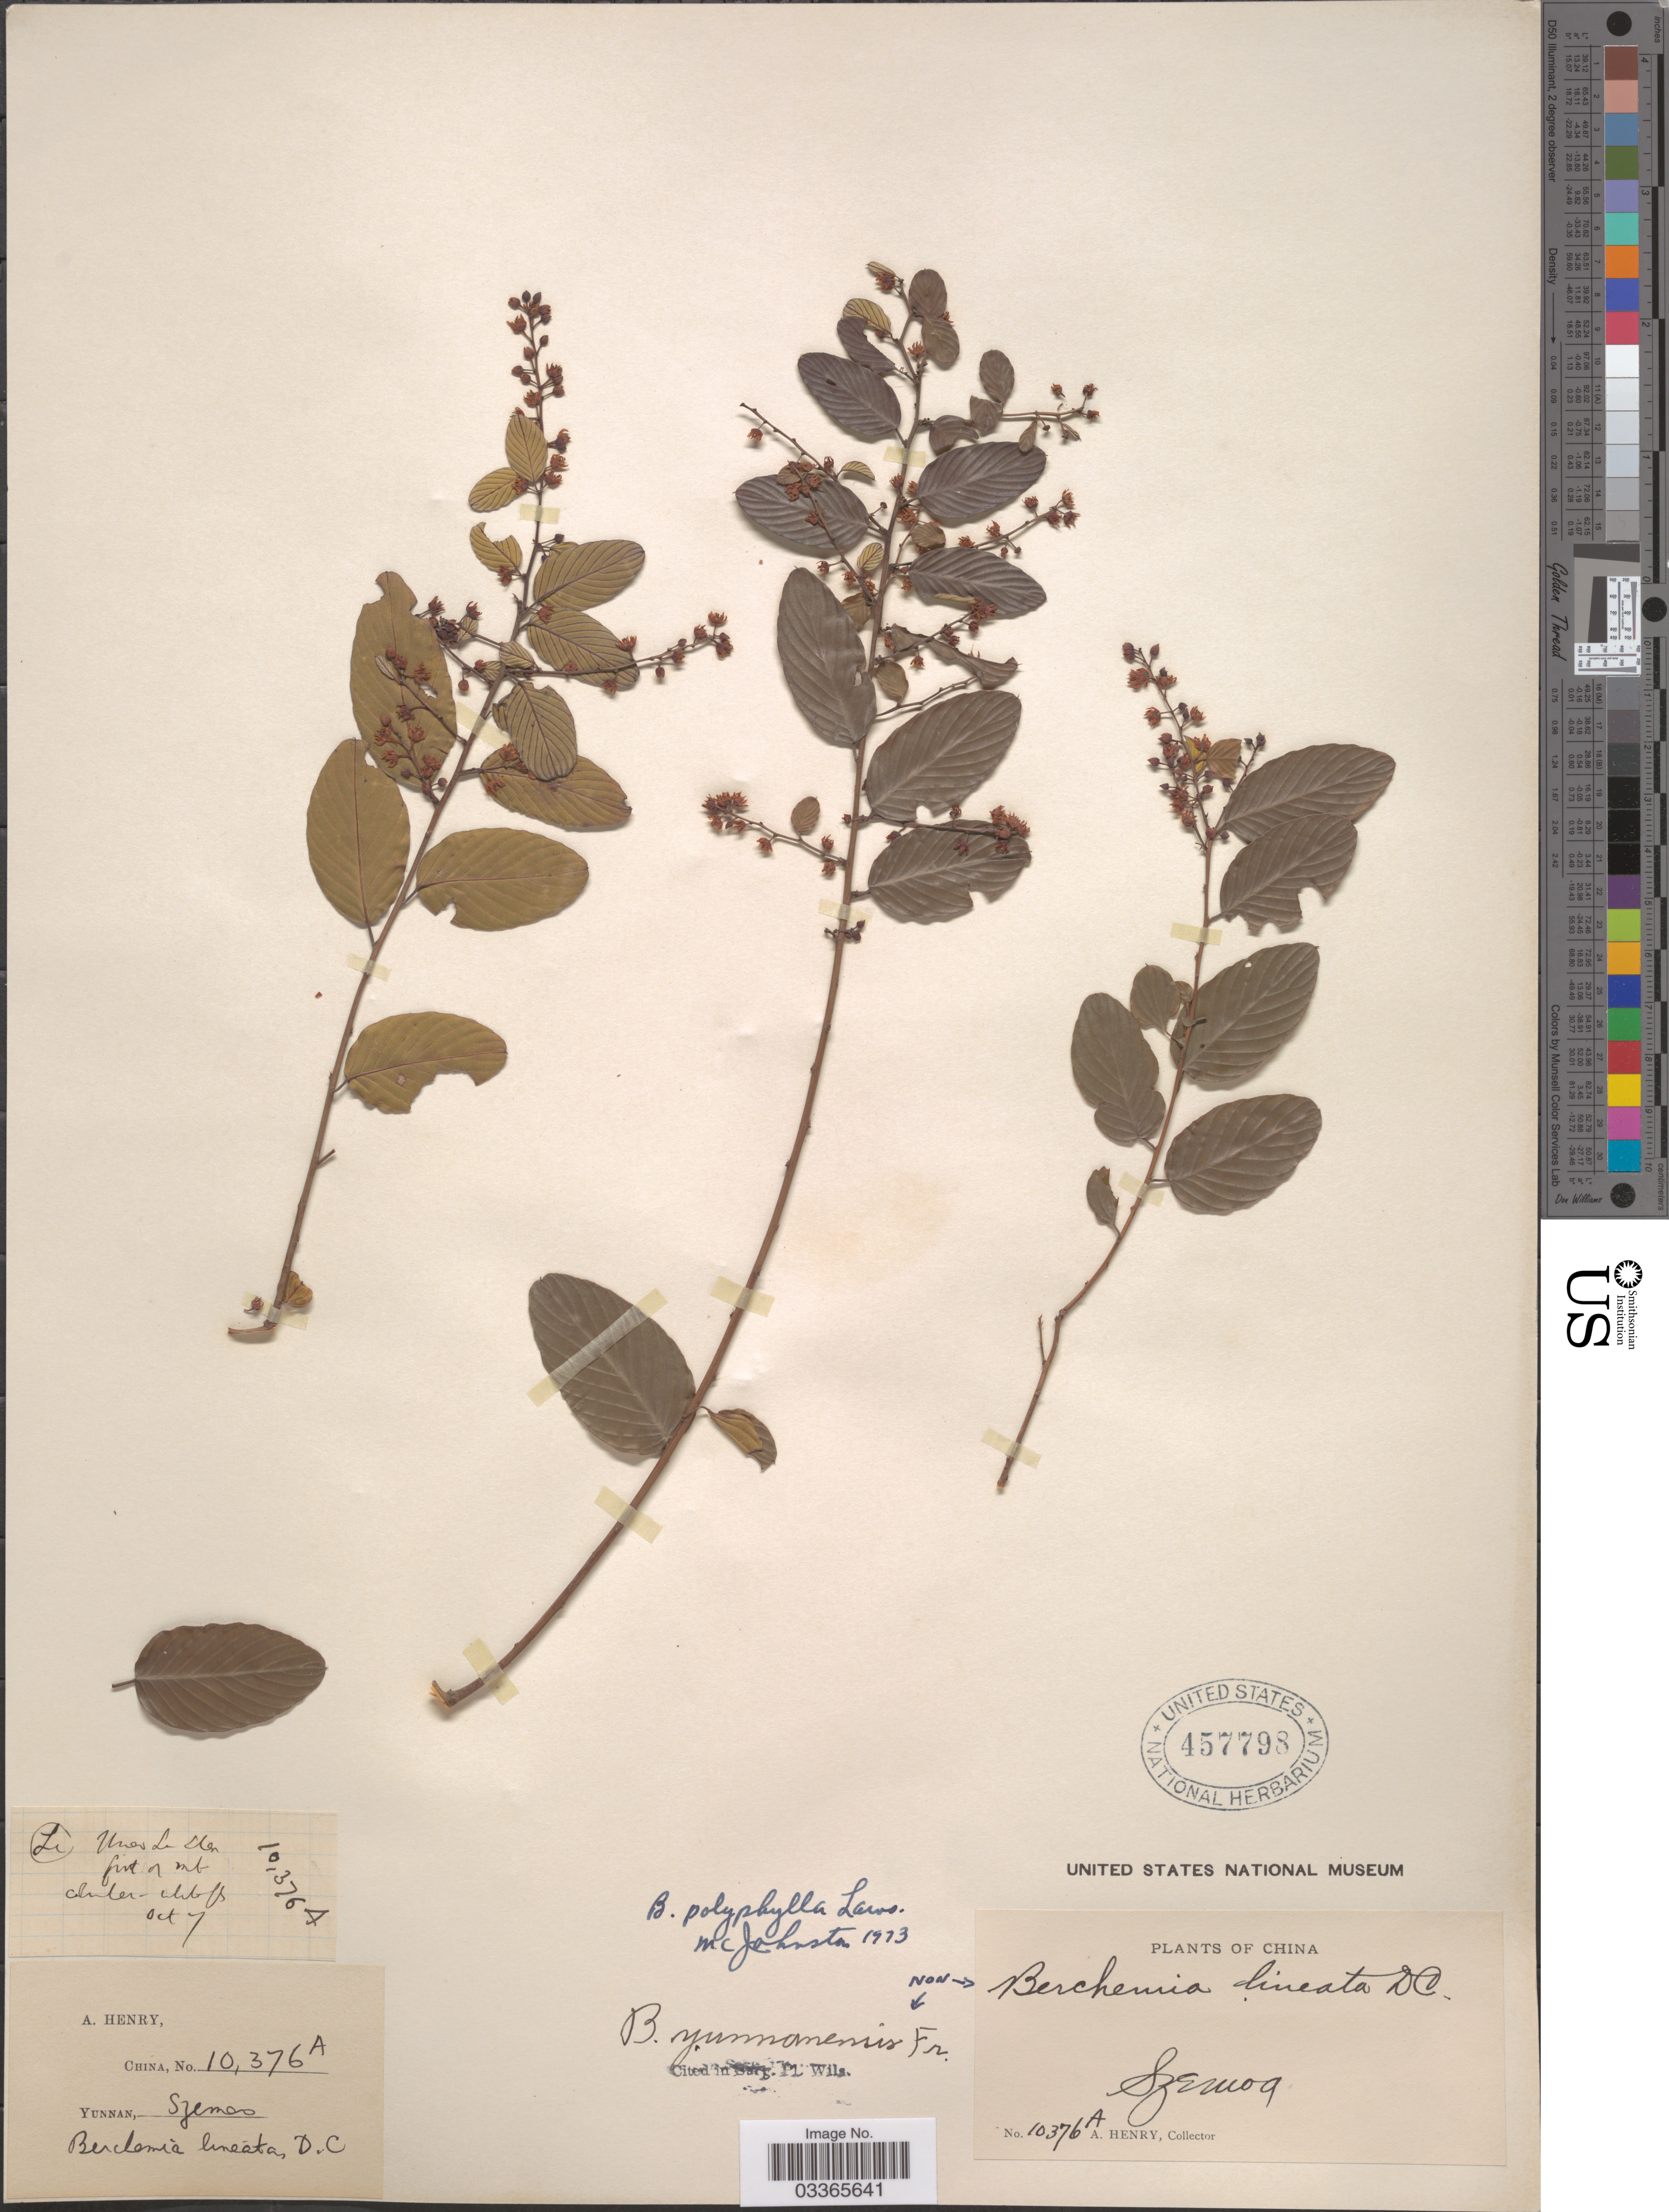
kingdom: Plantae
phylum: Tracheophyta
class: Magnoliopsida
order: Rosales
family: Rhamnaceae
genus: Berchemia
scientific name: Berchemia polyphylla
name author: Wall. ex M.A. Lawson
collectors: A. Henry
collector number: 10376 A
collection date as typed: Transcribed d/m/y: /10/7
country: China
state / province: Yunnan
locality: Szemoa.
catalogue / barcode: US 457798